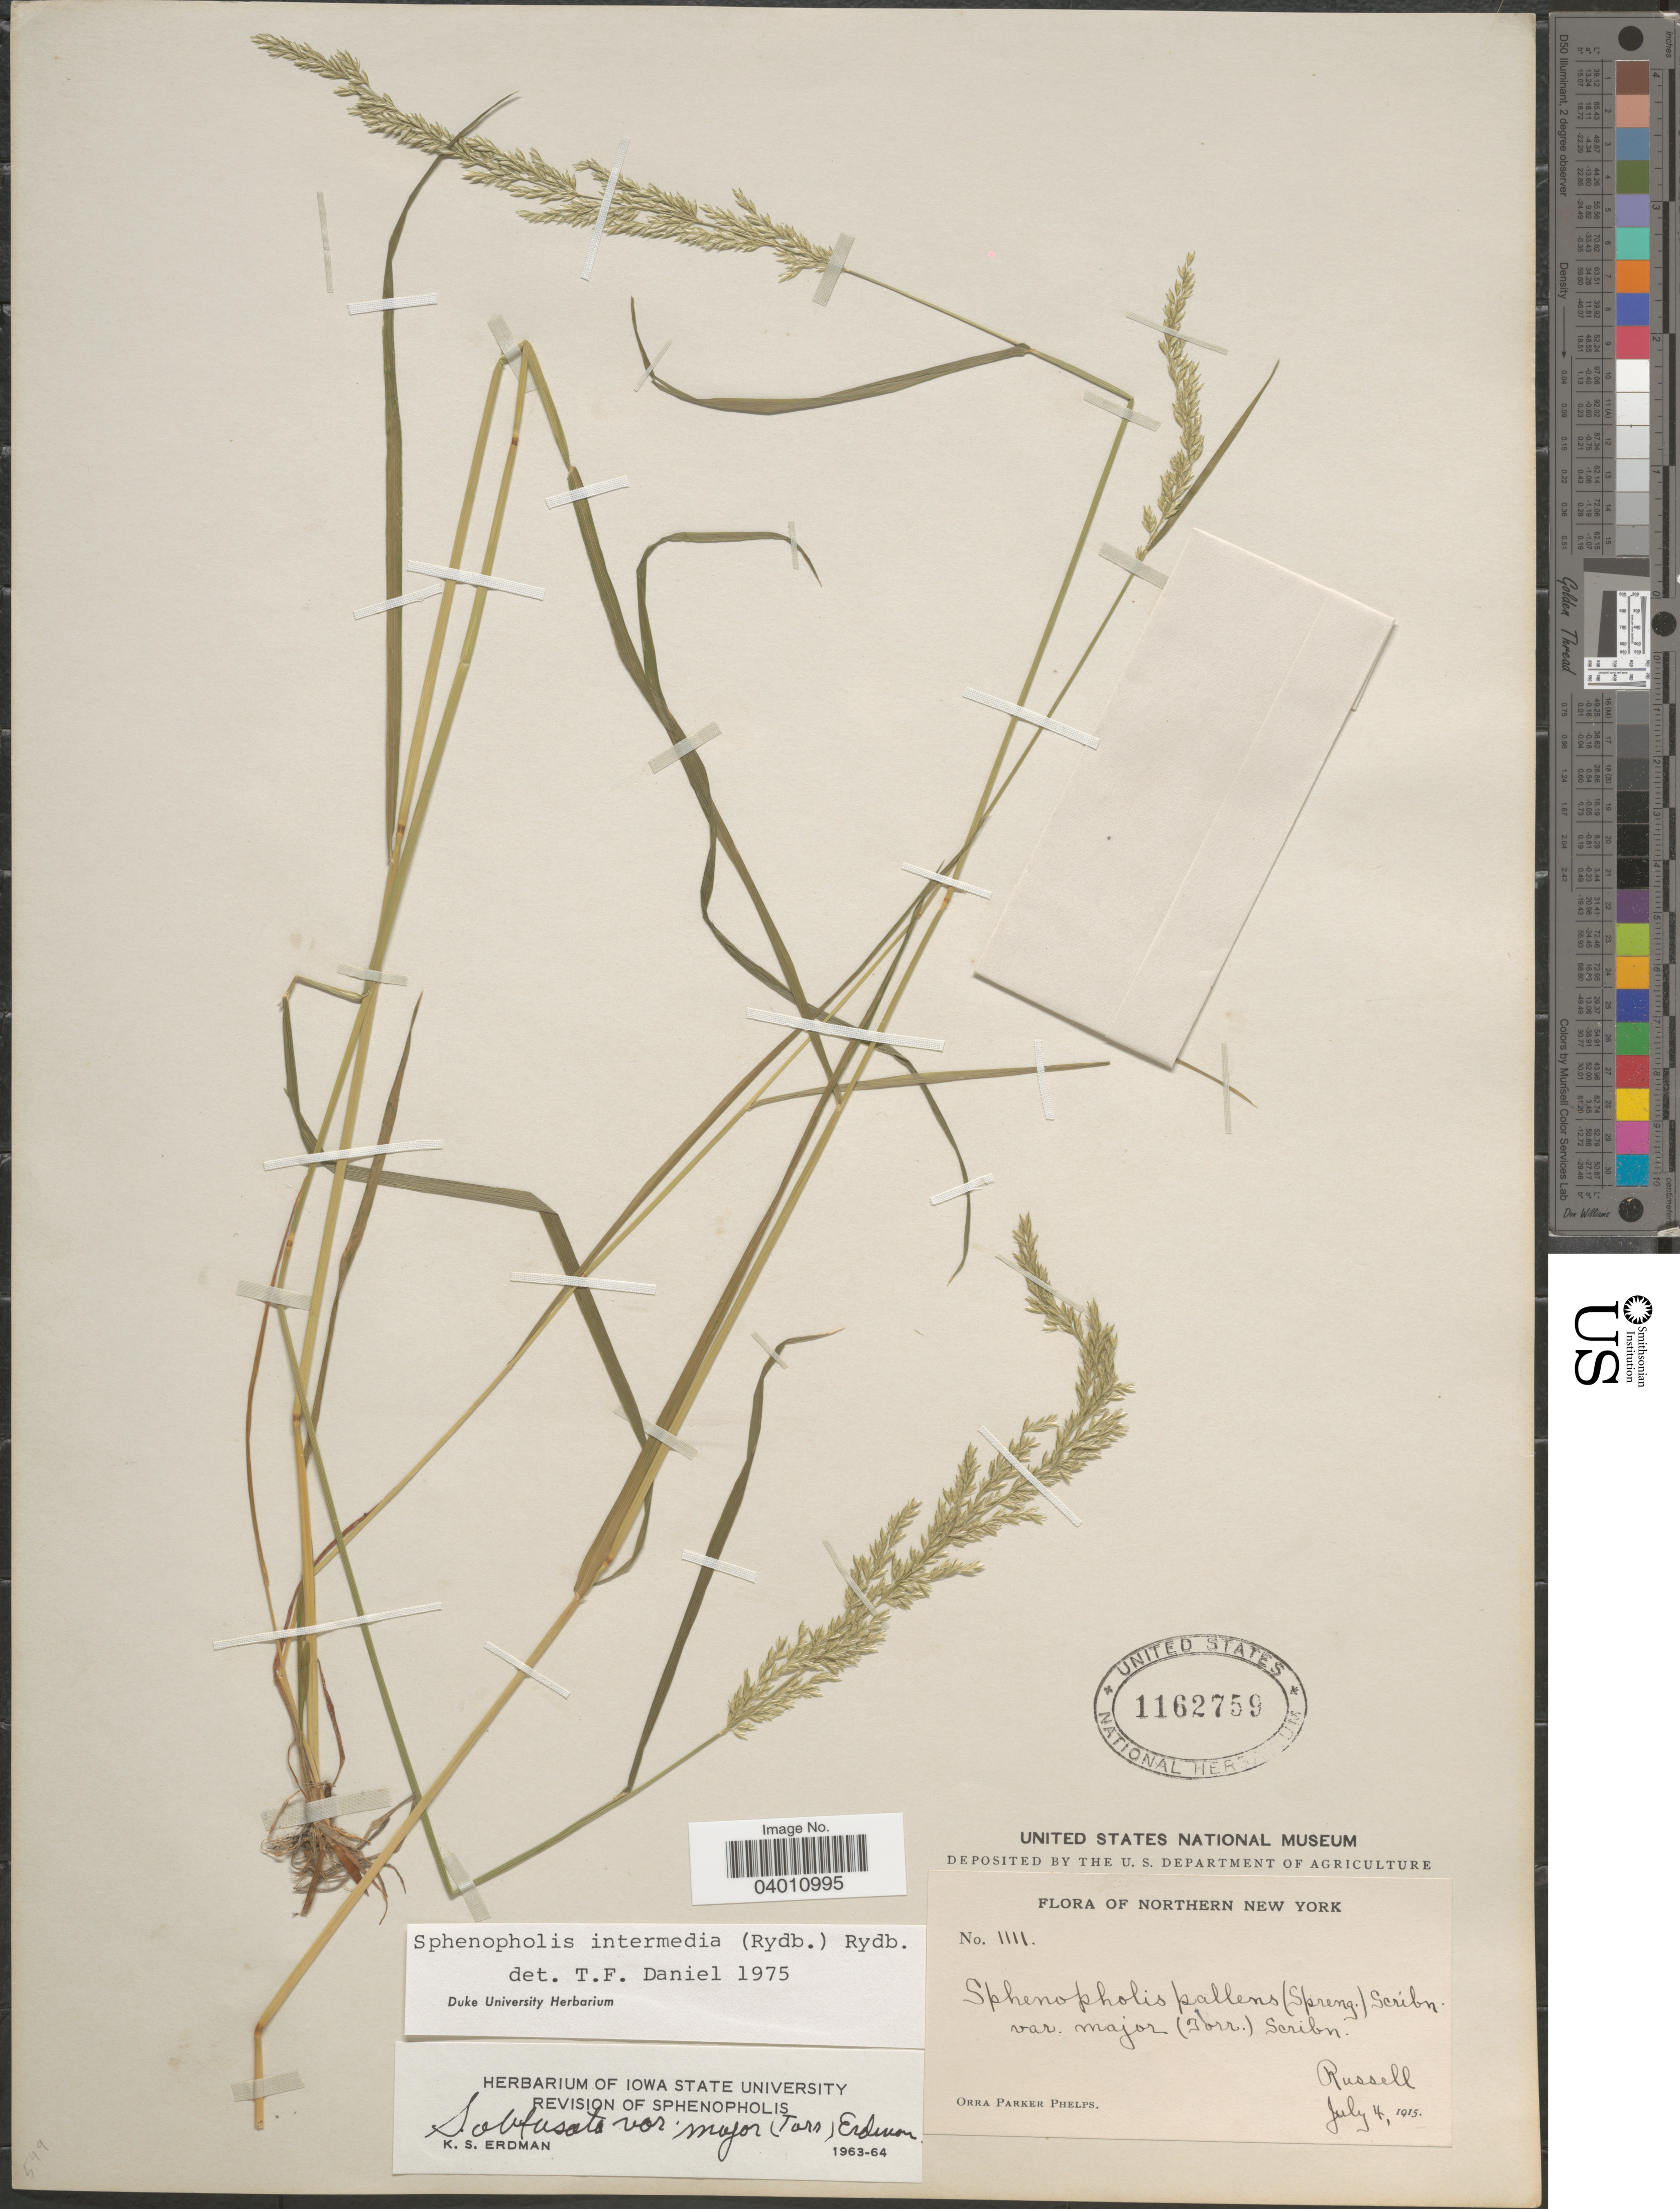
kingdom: Plantae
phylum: Tracheophyta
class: Liliopsida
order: Poales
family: Poaceae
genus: Sphenopholis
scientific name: Sphenopholis intermedia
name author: (Rydb.) Rydb.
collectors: O. P. Phelps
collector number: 1111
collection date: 1915-07-04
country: United States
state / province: New York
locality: Northern New York. Russell.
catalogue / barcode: US 1162759